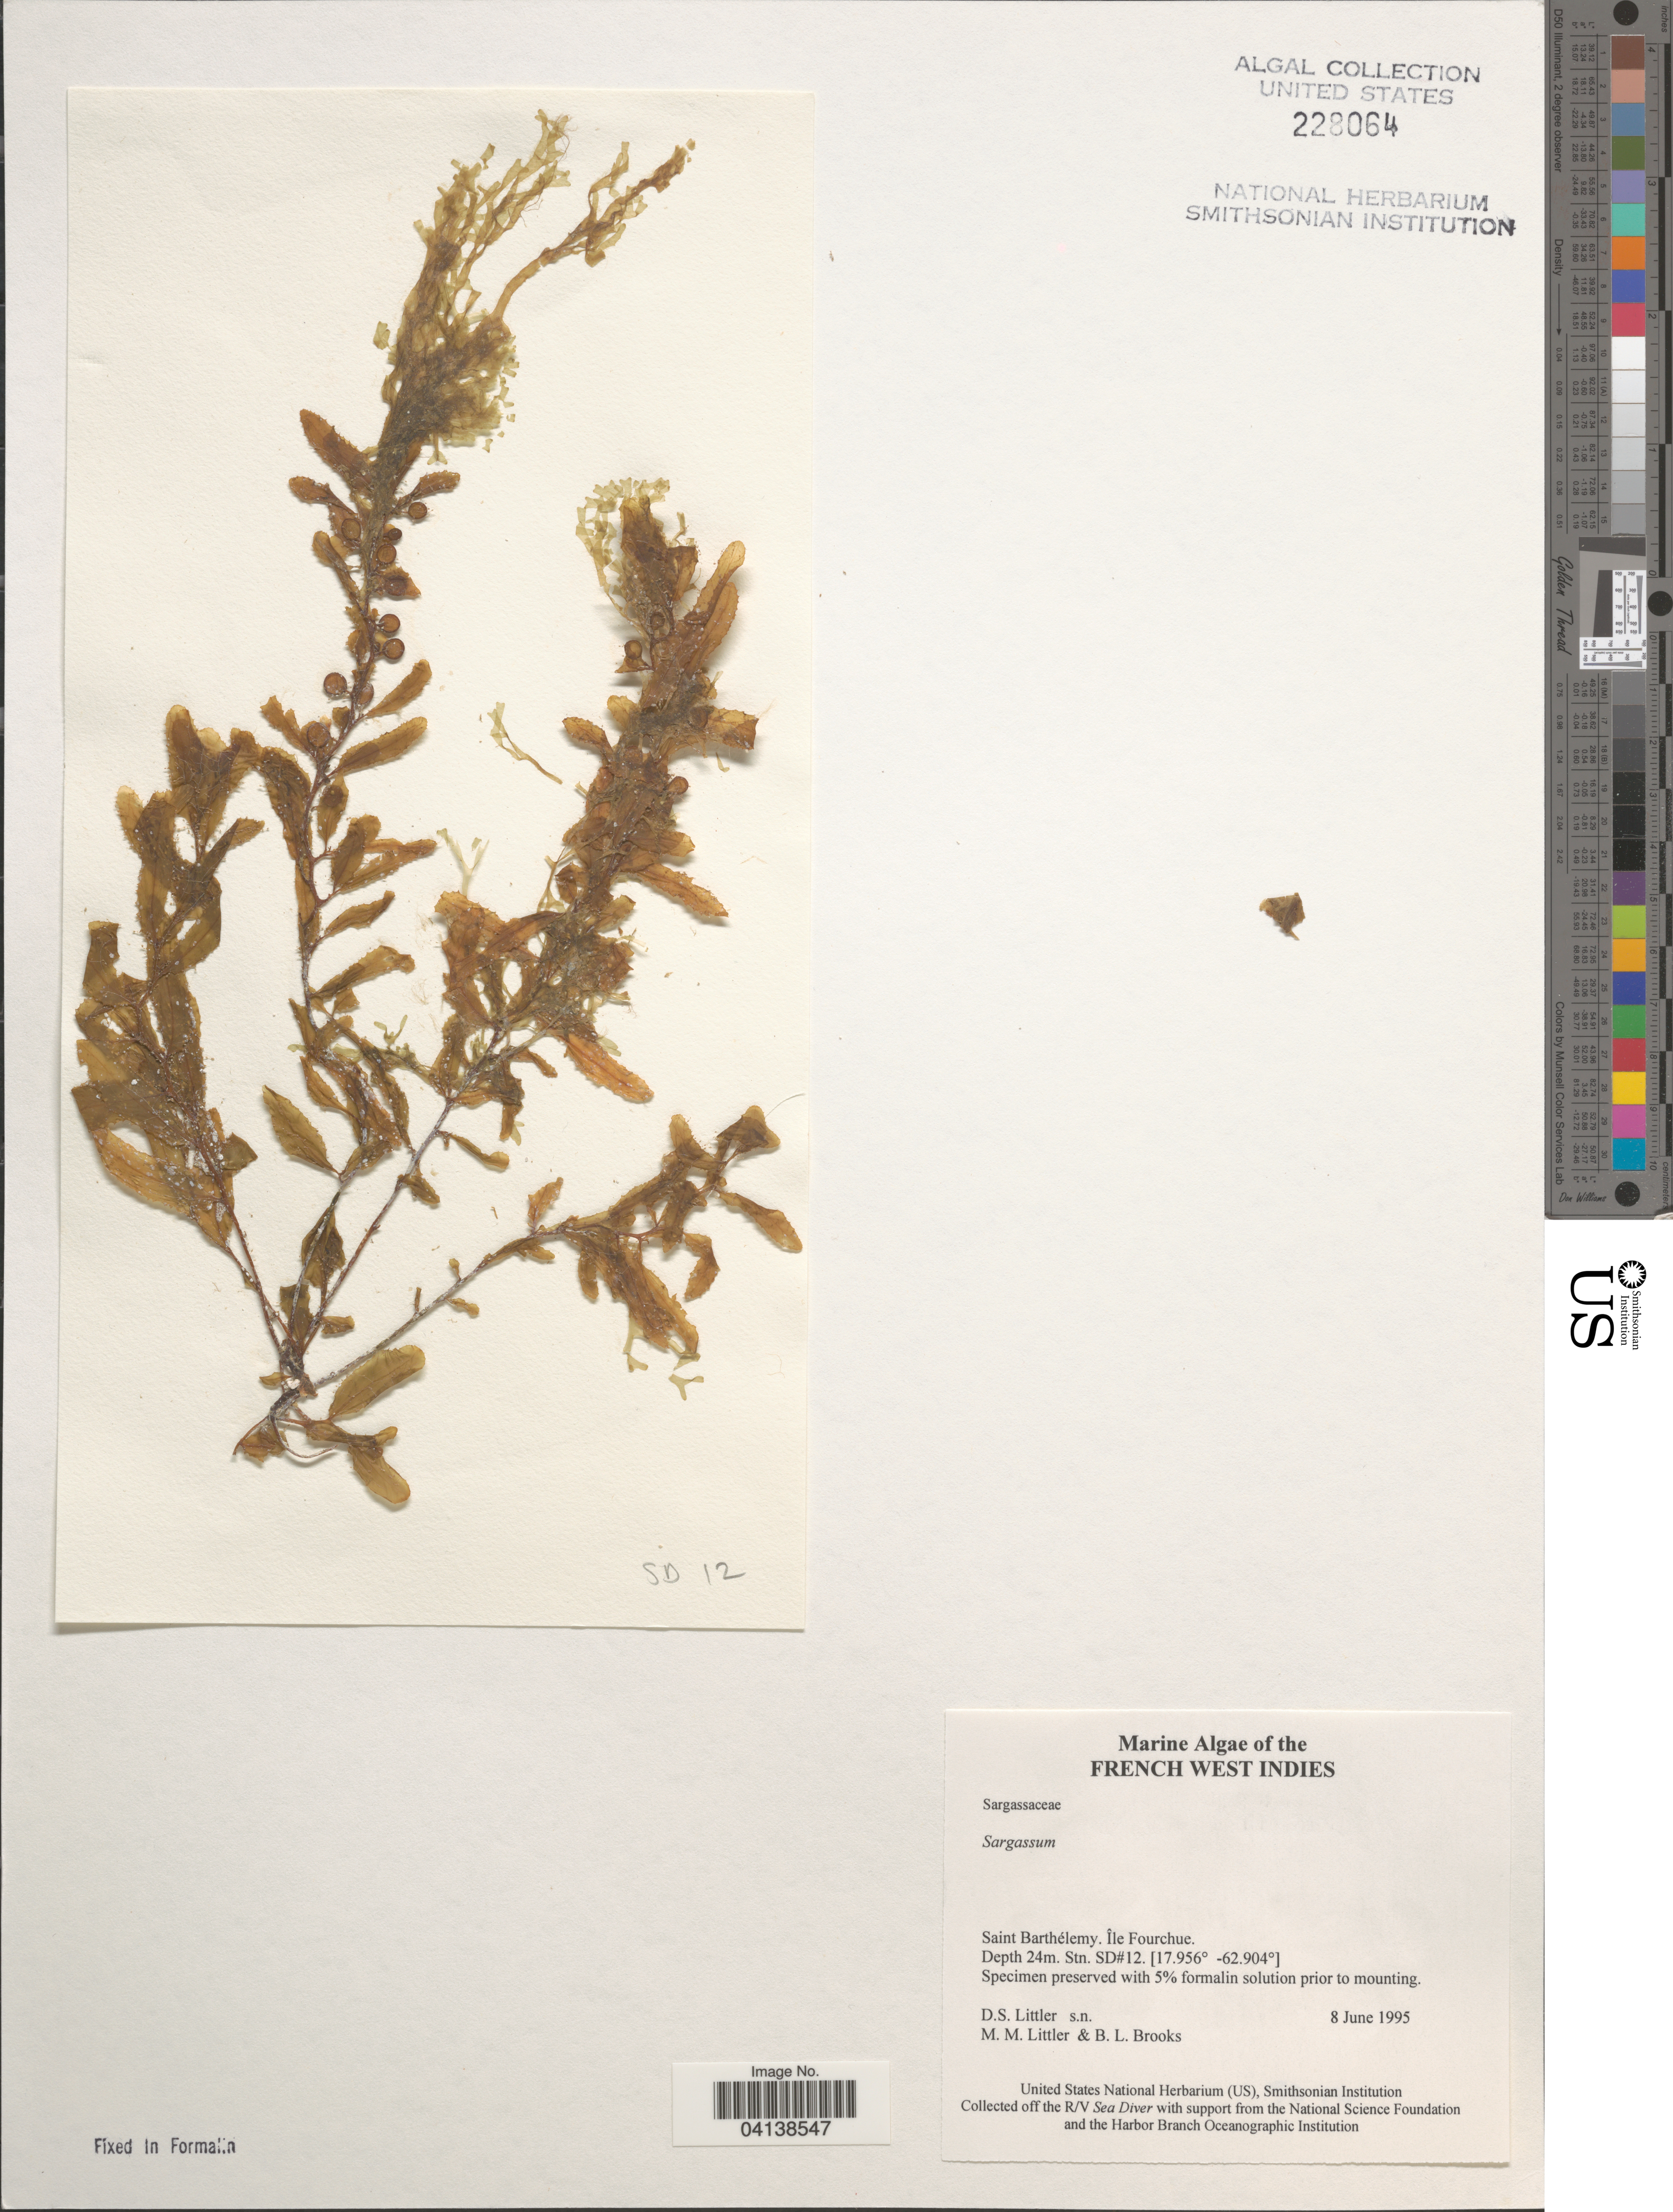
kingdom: Chromista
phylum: Ochrophyta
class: Phaeophyceae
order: Fucales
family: Sargassaceae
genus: Sargassum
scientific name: Sargassum sp.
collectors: D. S. Littler & B. Brooks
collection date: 1995-06-08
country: Saint Barthélemy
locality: French West Indies. Île Fourchue. Stn. SD#12.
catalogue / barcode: US 228064